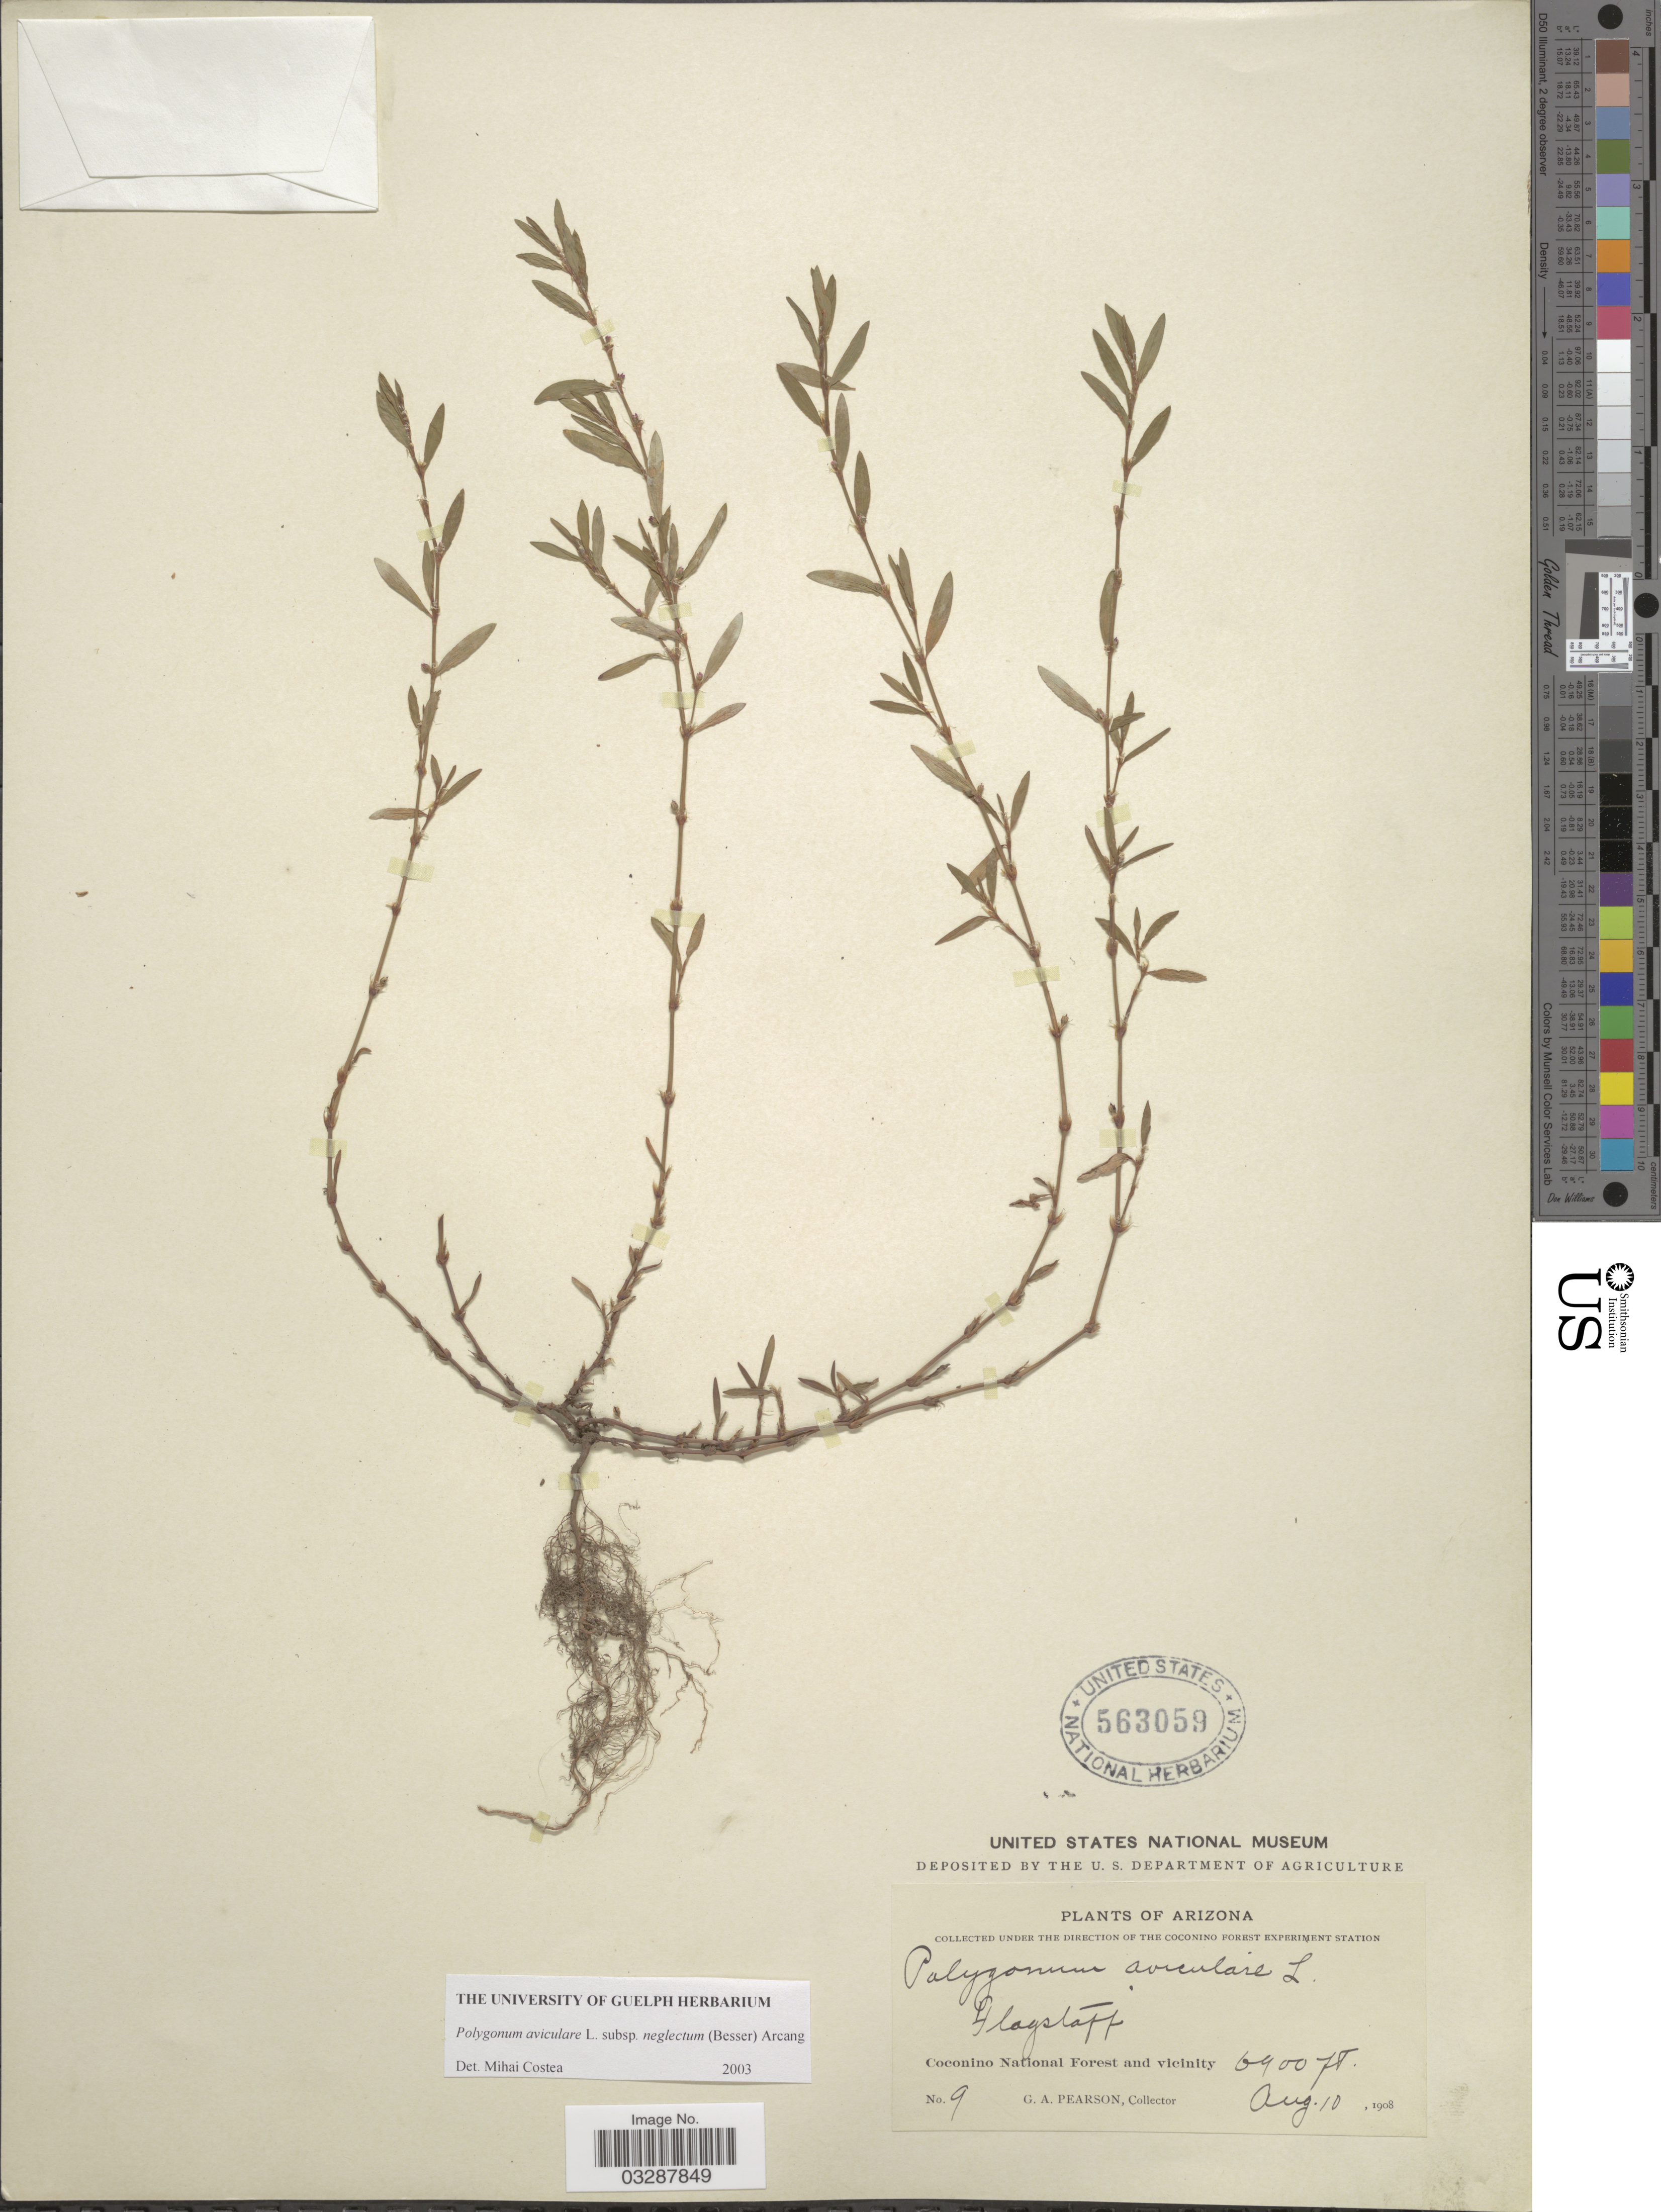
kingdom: Plantae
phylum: Tracheophyta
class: Magnoliopsida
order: Caryophyllales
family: Polygonaceae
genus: Polygonum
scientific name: Polygonum aviculare subsp. neglectum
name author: (Besser) Arcang.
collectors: G. Pearson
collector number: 9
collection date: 1908-08-10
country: United States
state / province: Arizona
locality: Flagstaff. Coconino National Forest and vicinity.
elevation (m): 2103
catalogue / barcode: US 563059